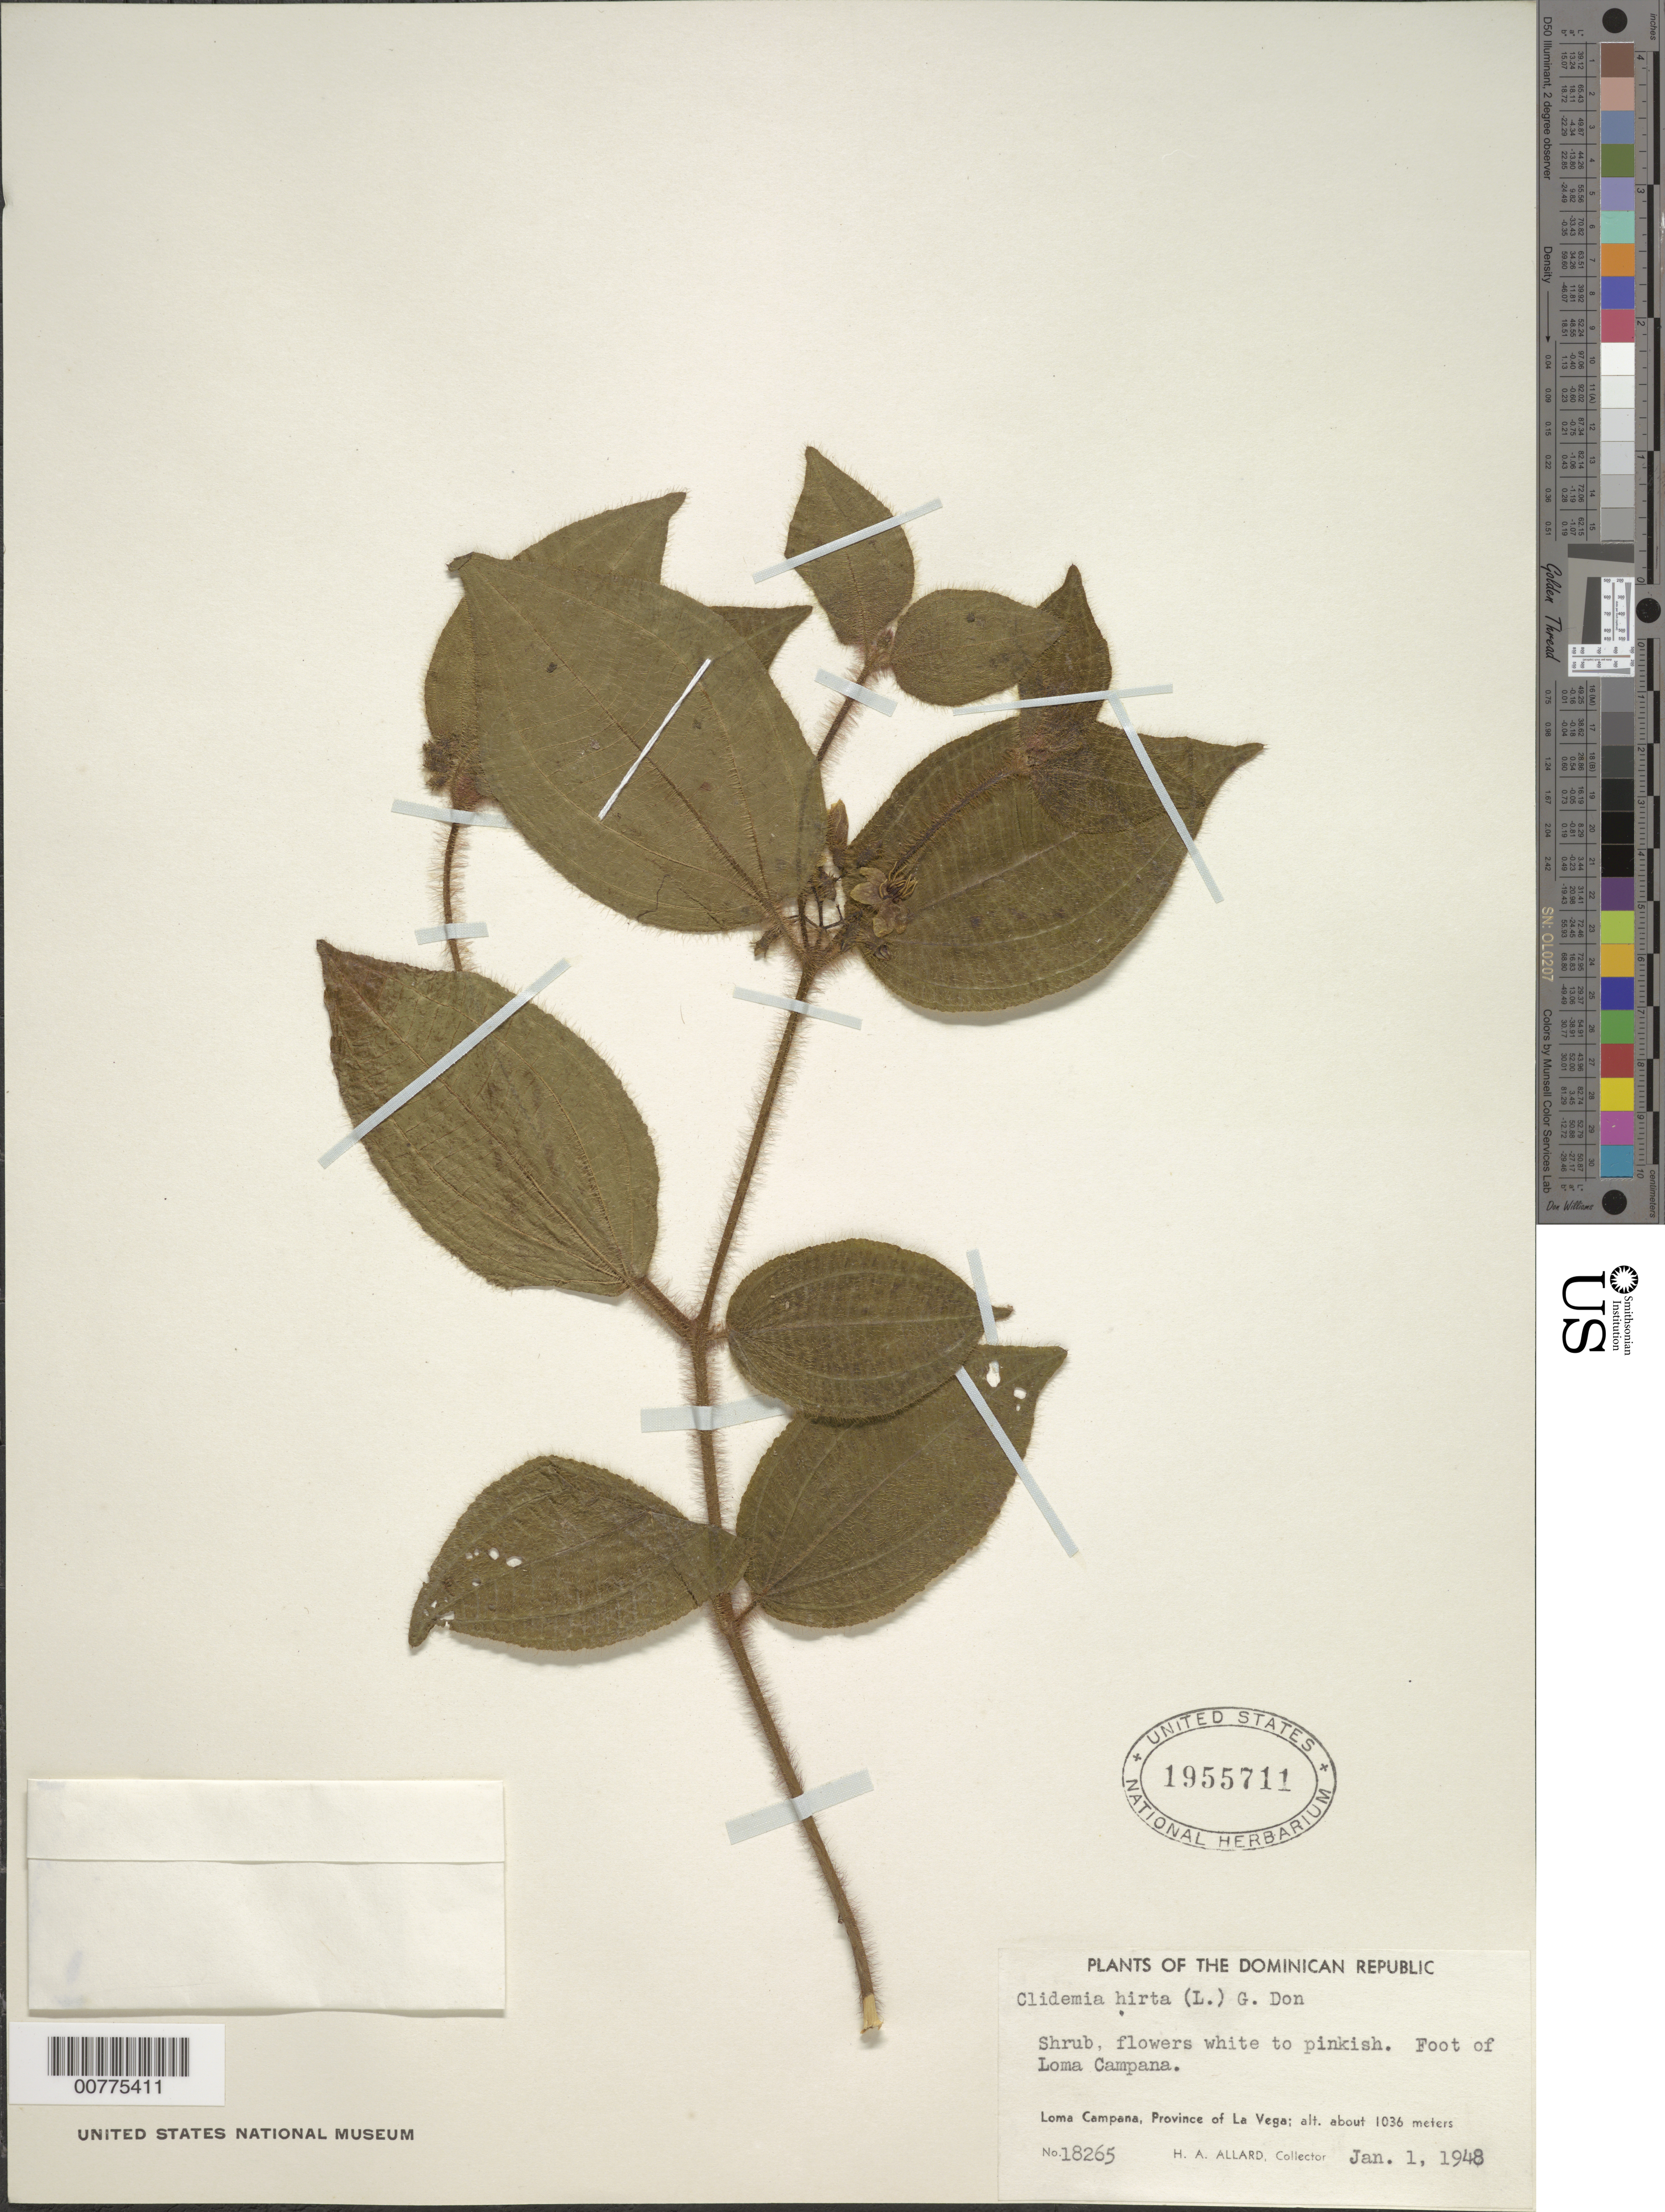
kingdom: Plantae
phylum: Tracheophyta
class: Magnoliopsida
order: Myrtales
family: Melastomataceae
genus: Clidemia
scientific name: Clidemia hirta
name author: (L.) D. Don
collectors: H. A. Allard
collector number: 18265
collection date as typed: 01 Jan 1948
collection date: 1948-01-01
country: Dominican Republic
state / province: La Vega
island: Hispaniola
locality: Loma Campana, foot of Loma Campana.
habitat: Hill foot.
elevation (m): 1036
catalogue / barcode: US 1955711